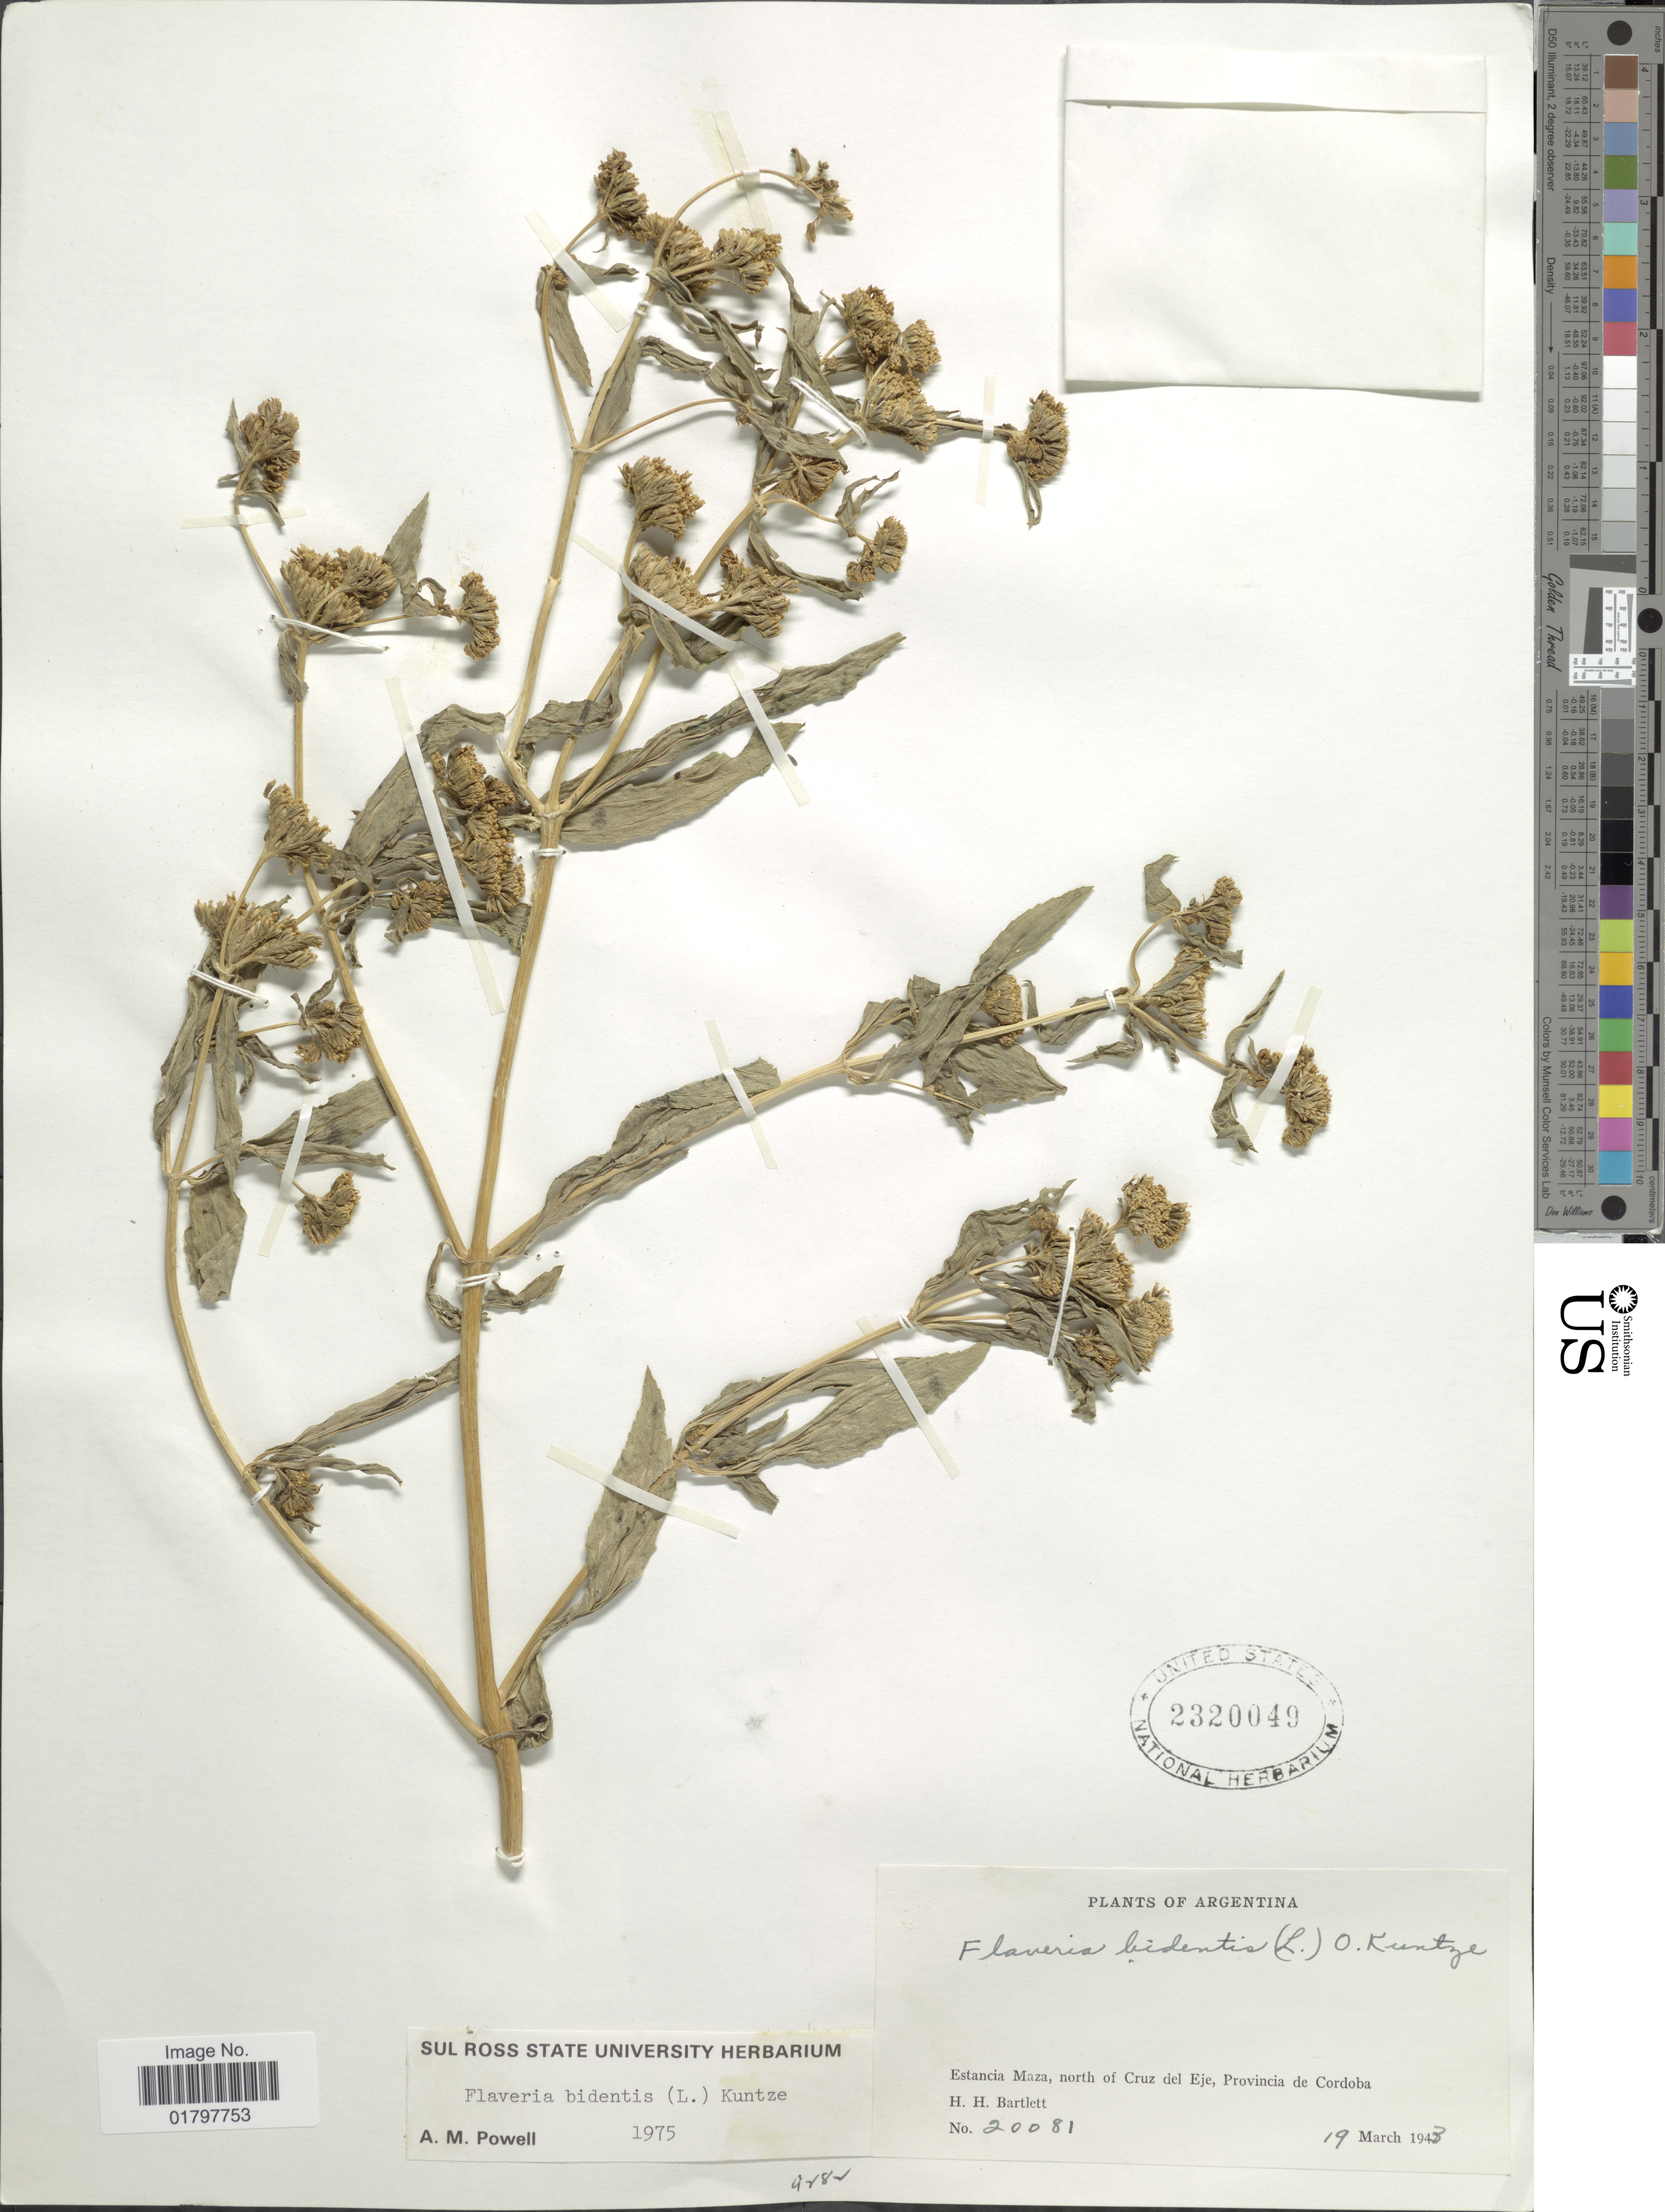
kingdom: Plantae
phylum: Tracheophyta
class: Magnoliopsida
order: Asterales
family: Asteraceae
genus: Flaveria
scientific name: Flaveria bidentis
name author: (L.) Kuntze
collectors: H. H. Bartlett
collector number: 20081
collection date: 1943-03-19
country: Argentina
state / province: Cordoba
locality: Estancia Maza, north of Cruz del Eje, Provincia de Cordoba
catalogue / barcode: US 2320049